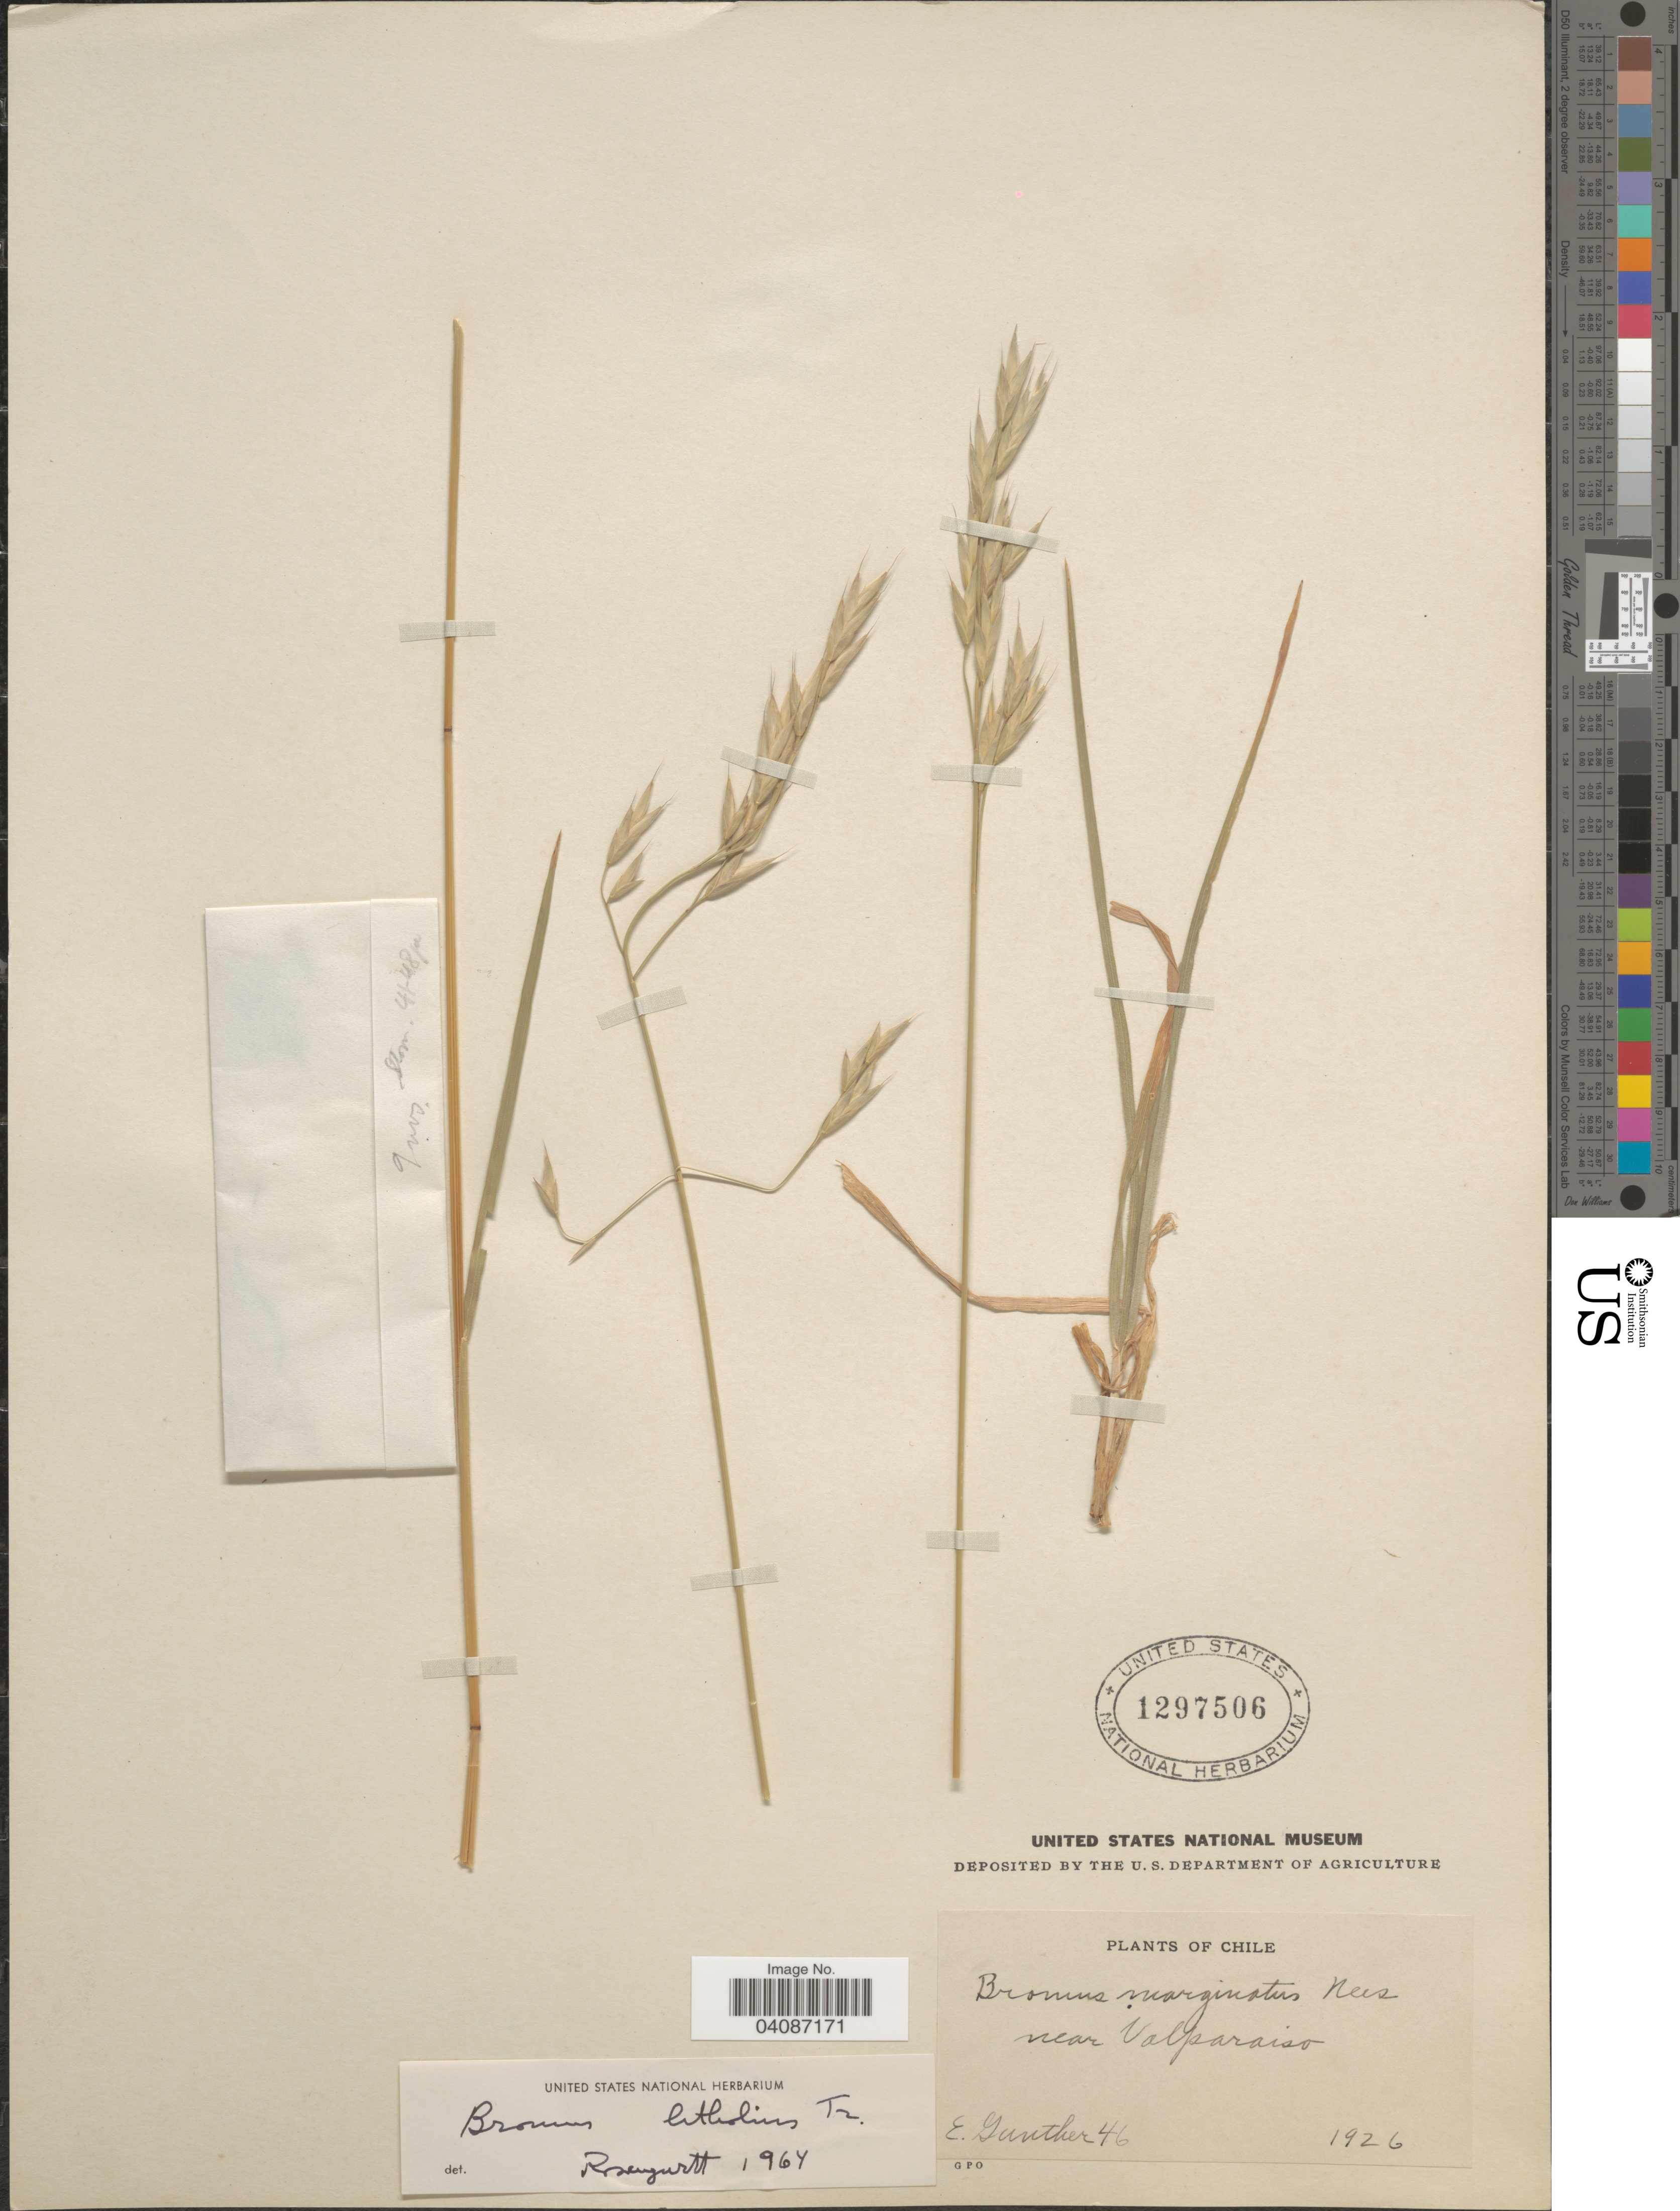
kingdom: Plantae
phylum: Tracheophyta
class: Liliopsida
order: Poales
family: Poaceae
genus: Bromus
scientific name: Bromus lithobius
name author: Trin.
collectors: E. Gunther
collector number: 46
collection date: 1926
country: Chile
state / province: Valparaíso (V)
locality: Near Valparaiso.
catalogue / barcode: US 1297506